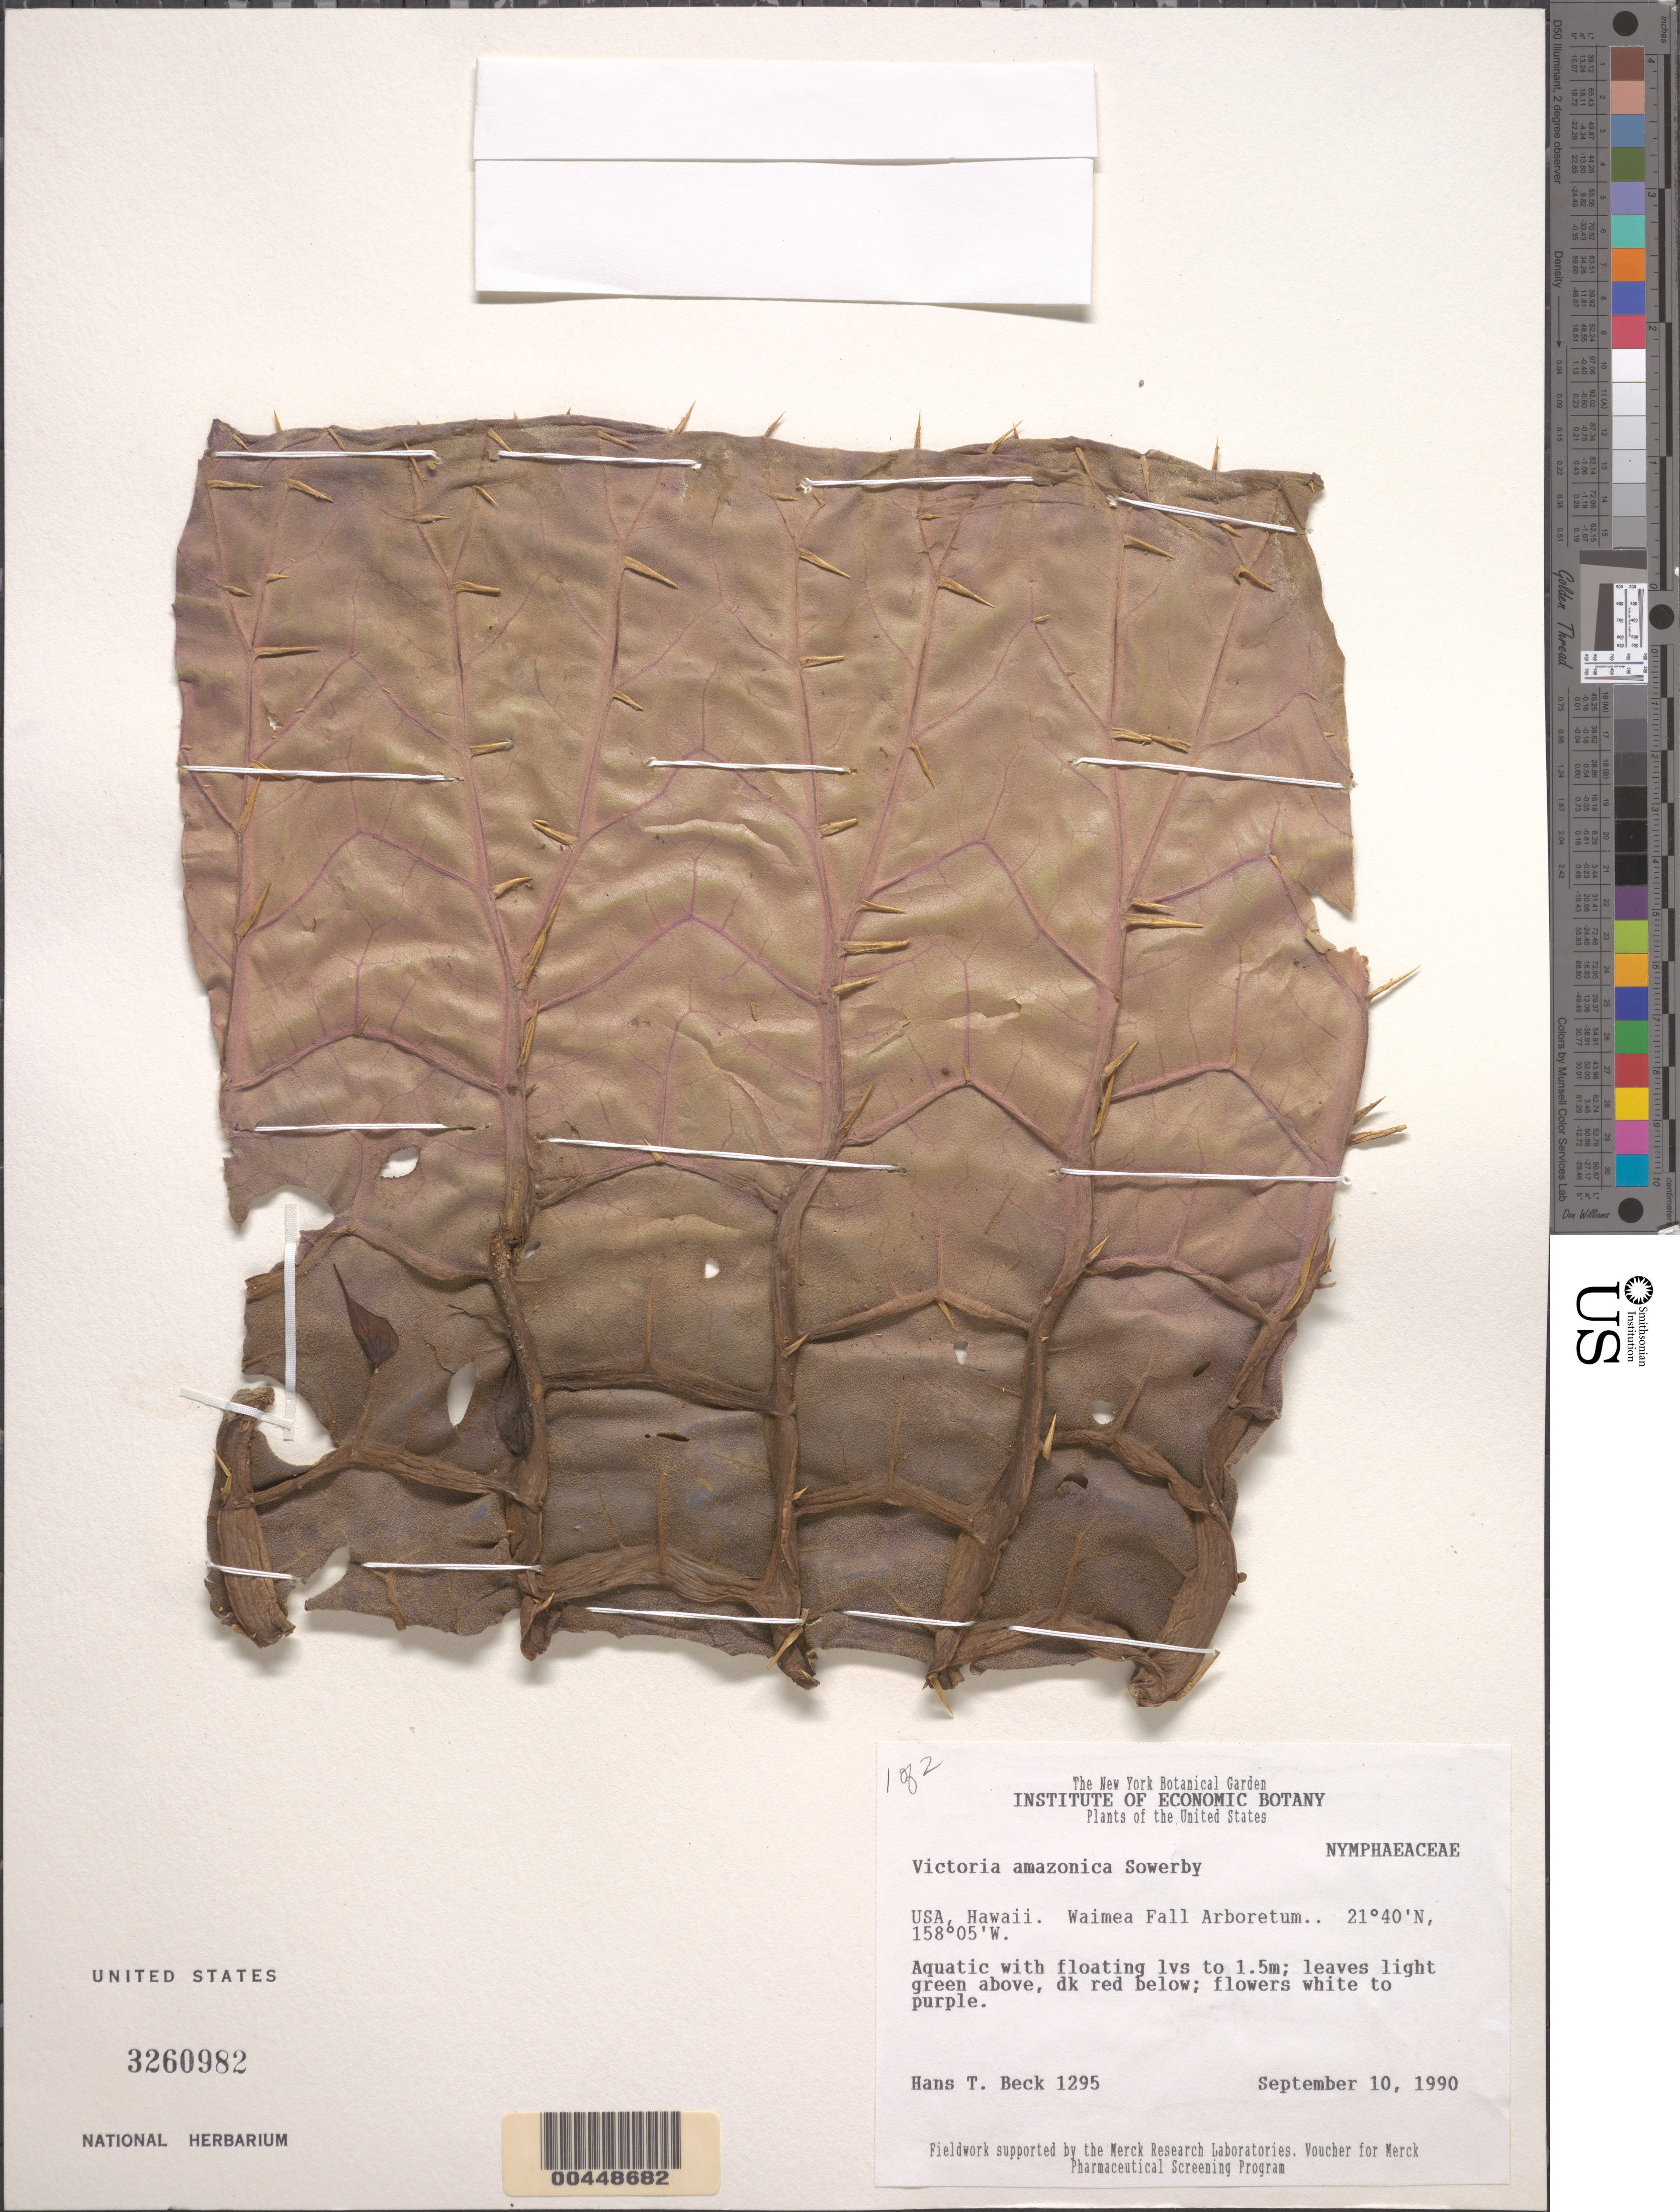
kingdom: Plantae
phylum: Tracheophyta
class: Magnoliopsida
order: Nymphaeales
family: Nymphaeaceae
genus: Victoria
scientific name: Victoria amazonica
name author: (Poepp.) Klotzsch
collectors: H. T. Beck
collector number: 1295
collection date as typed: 10 Sep 1990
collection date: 1990-09-10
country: United States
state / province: Hawaii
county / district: Kauai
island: Oahu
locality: Waimea Fall Arboretum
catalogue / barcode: US 3260982